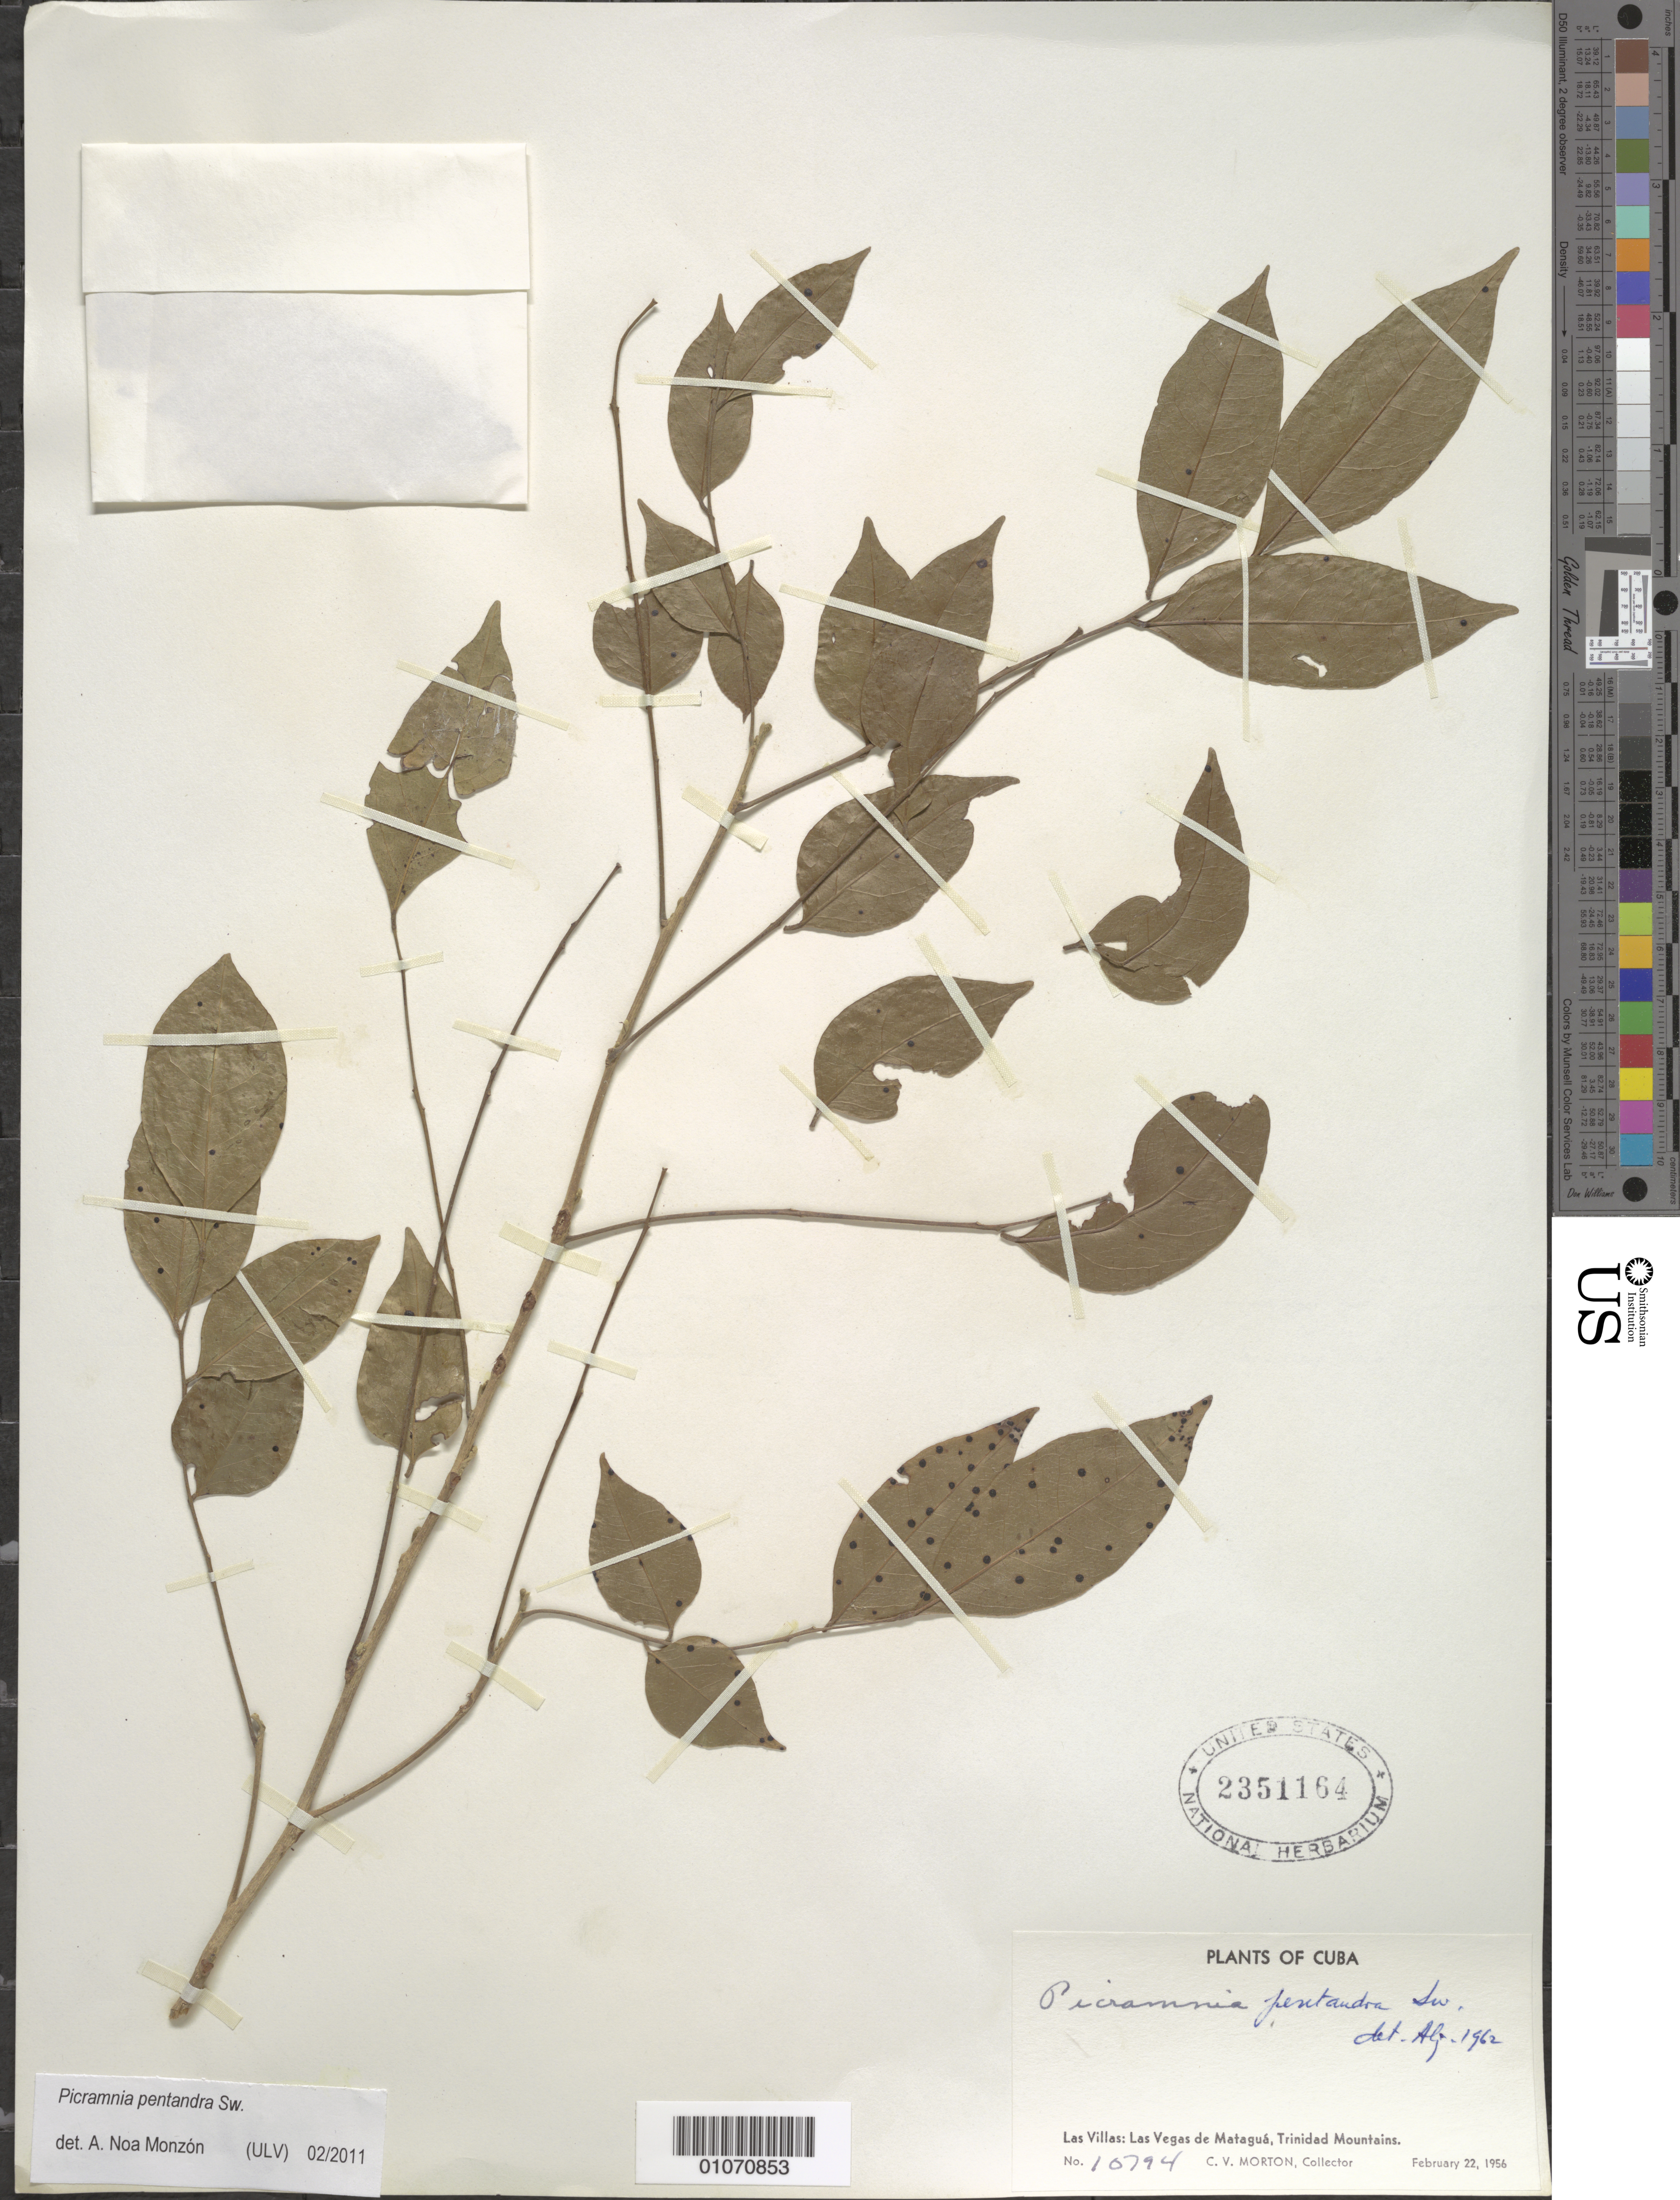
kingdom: Plantae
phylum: Tracheophyta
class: Magnoliopsida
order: Picramniales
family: Picramniaceae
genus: Picramnia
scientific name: Picramnia pentandra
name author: Sw.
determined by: Noa Monzón, A.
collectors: C. V. Morton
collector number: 10794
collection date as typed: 22 Feb 1956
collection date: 1956-02-22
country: Cuba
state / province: Las Villas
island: Cuba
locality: Las Vegas de Mataguá, Trinidad Mountains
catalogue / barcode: US 2351164